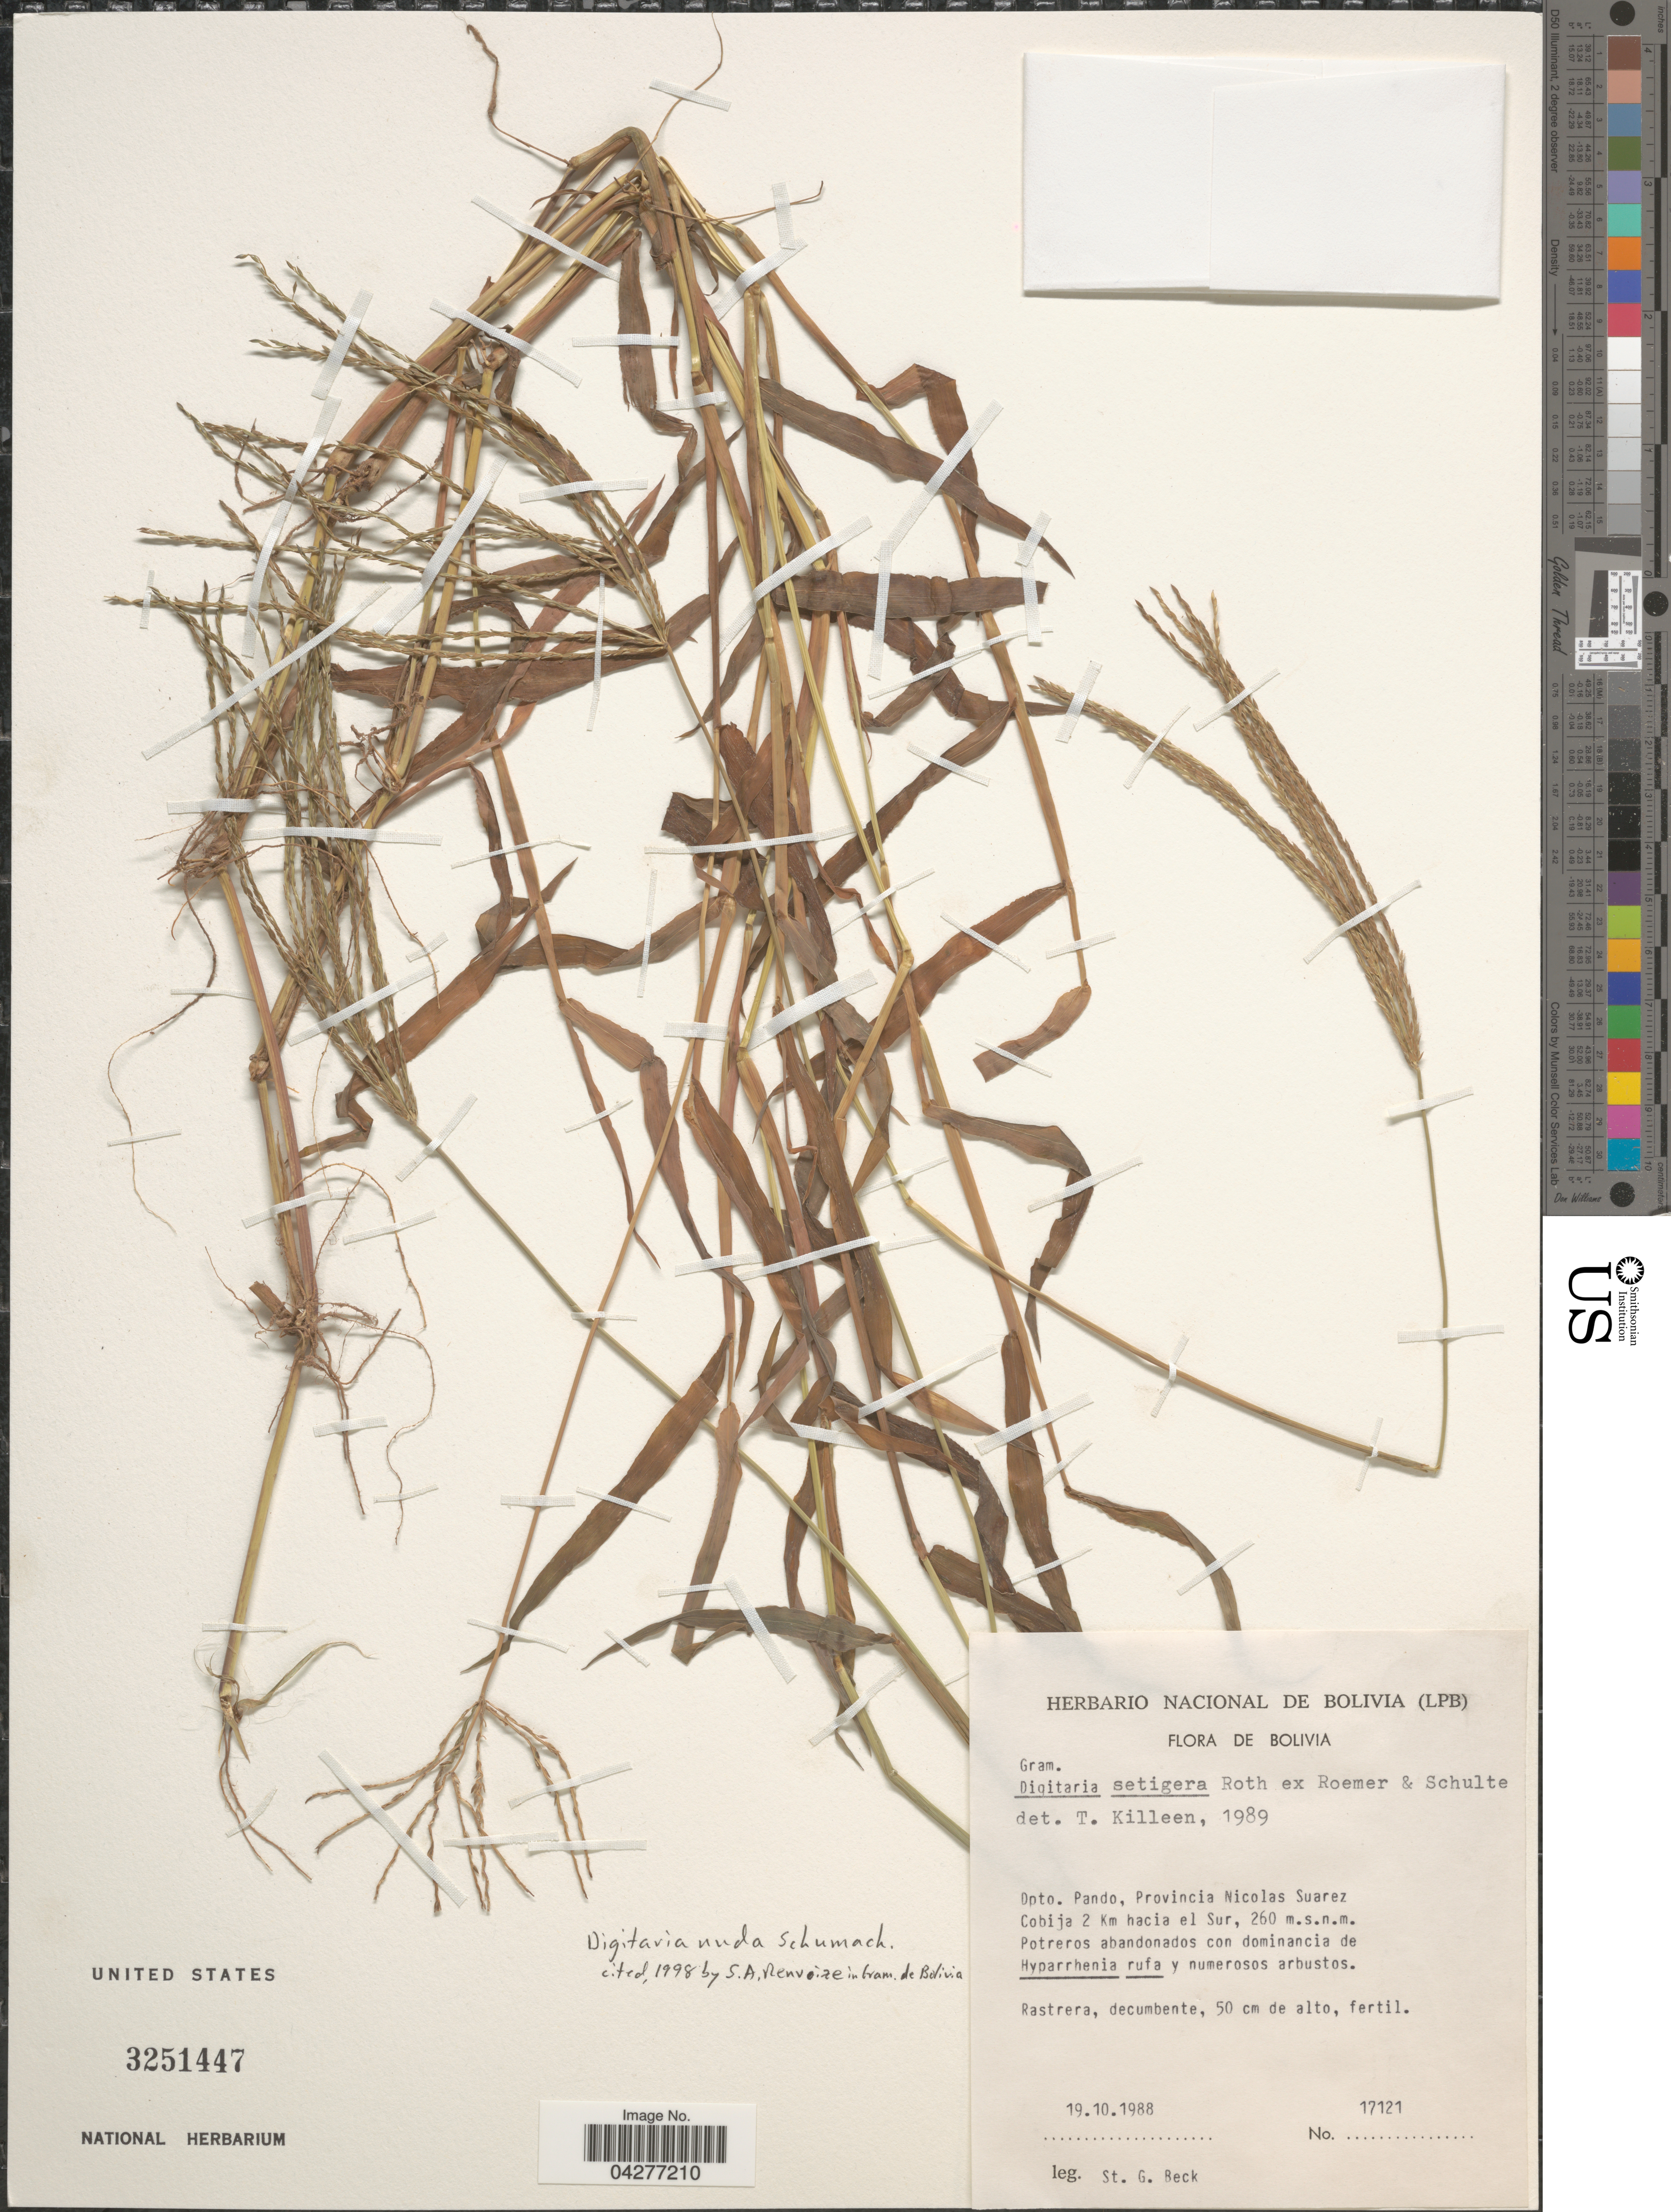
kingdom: Plantae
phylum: Tracheophyta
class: Liliopsida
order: Poales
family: Poaceae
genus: Digitaria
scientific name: Digitaria nuda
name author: Schumach.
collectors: S. G. Beck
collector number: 17121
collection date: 1988-10-19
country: Bolivia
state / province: Pando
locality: Dpto. Pando, Provincia Nicolas Suarez Cobija 2 Km hacia el Sur.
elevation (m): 260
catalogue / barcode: US 3251447